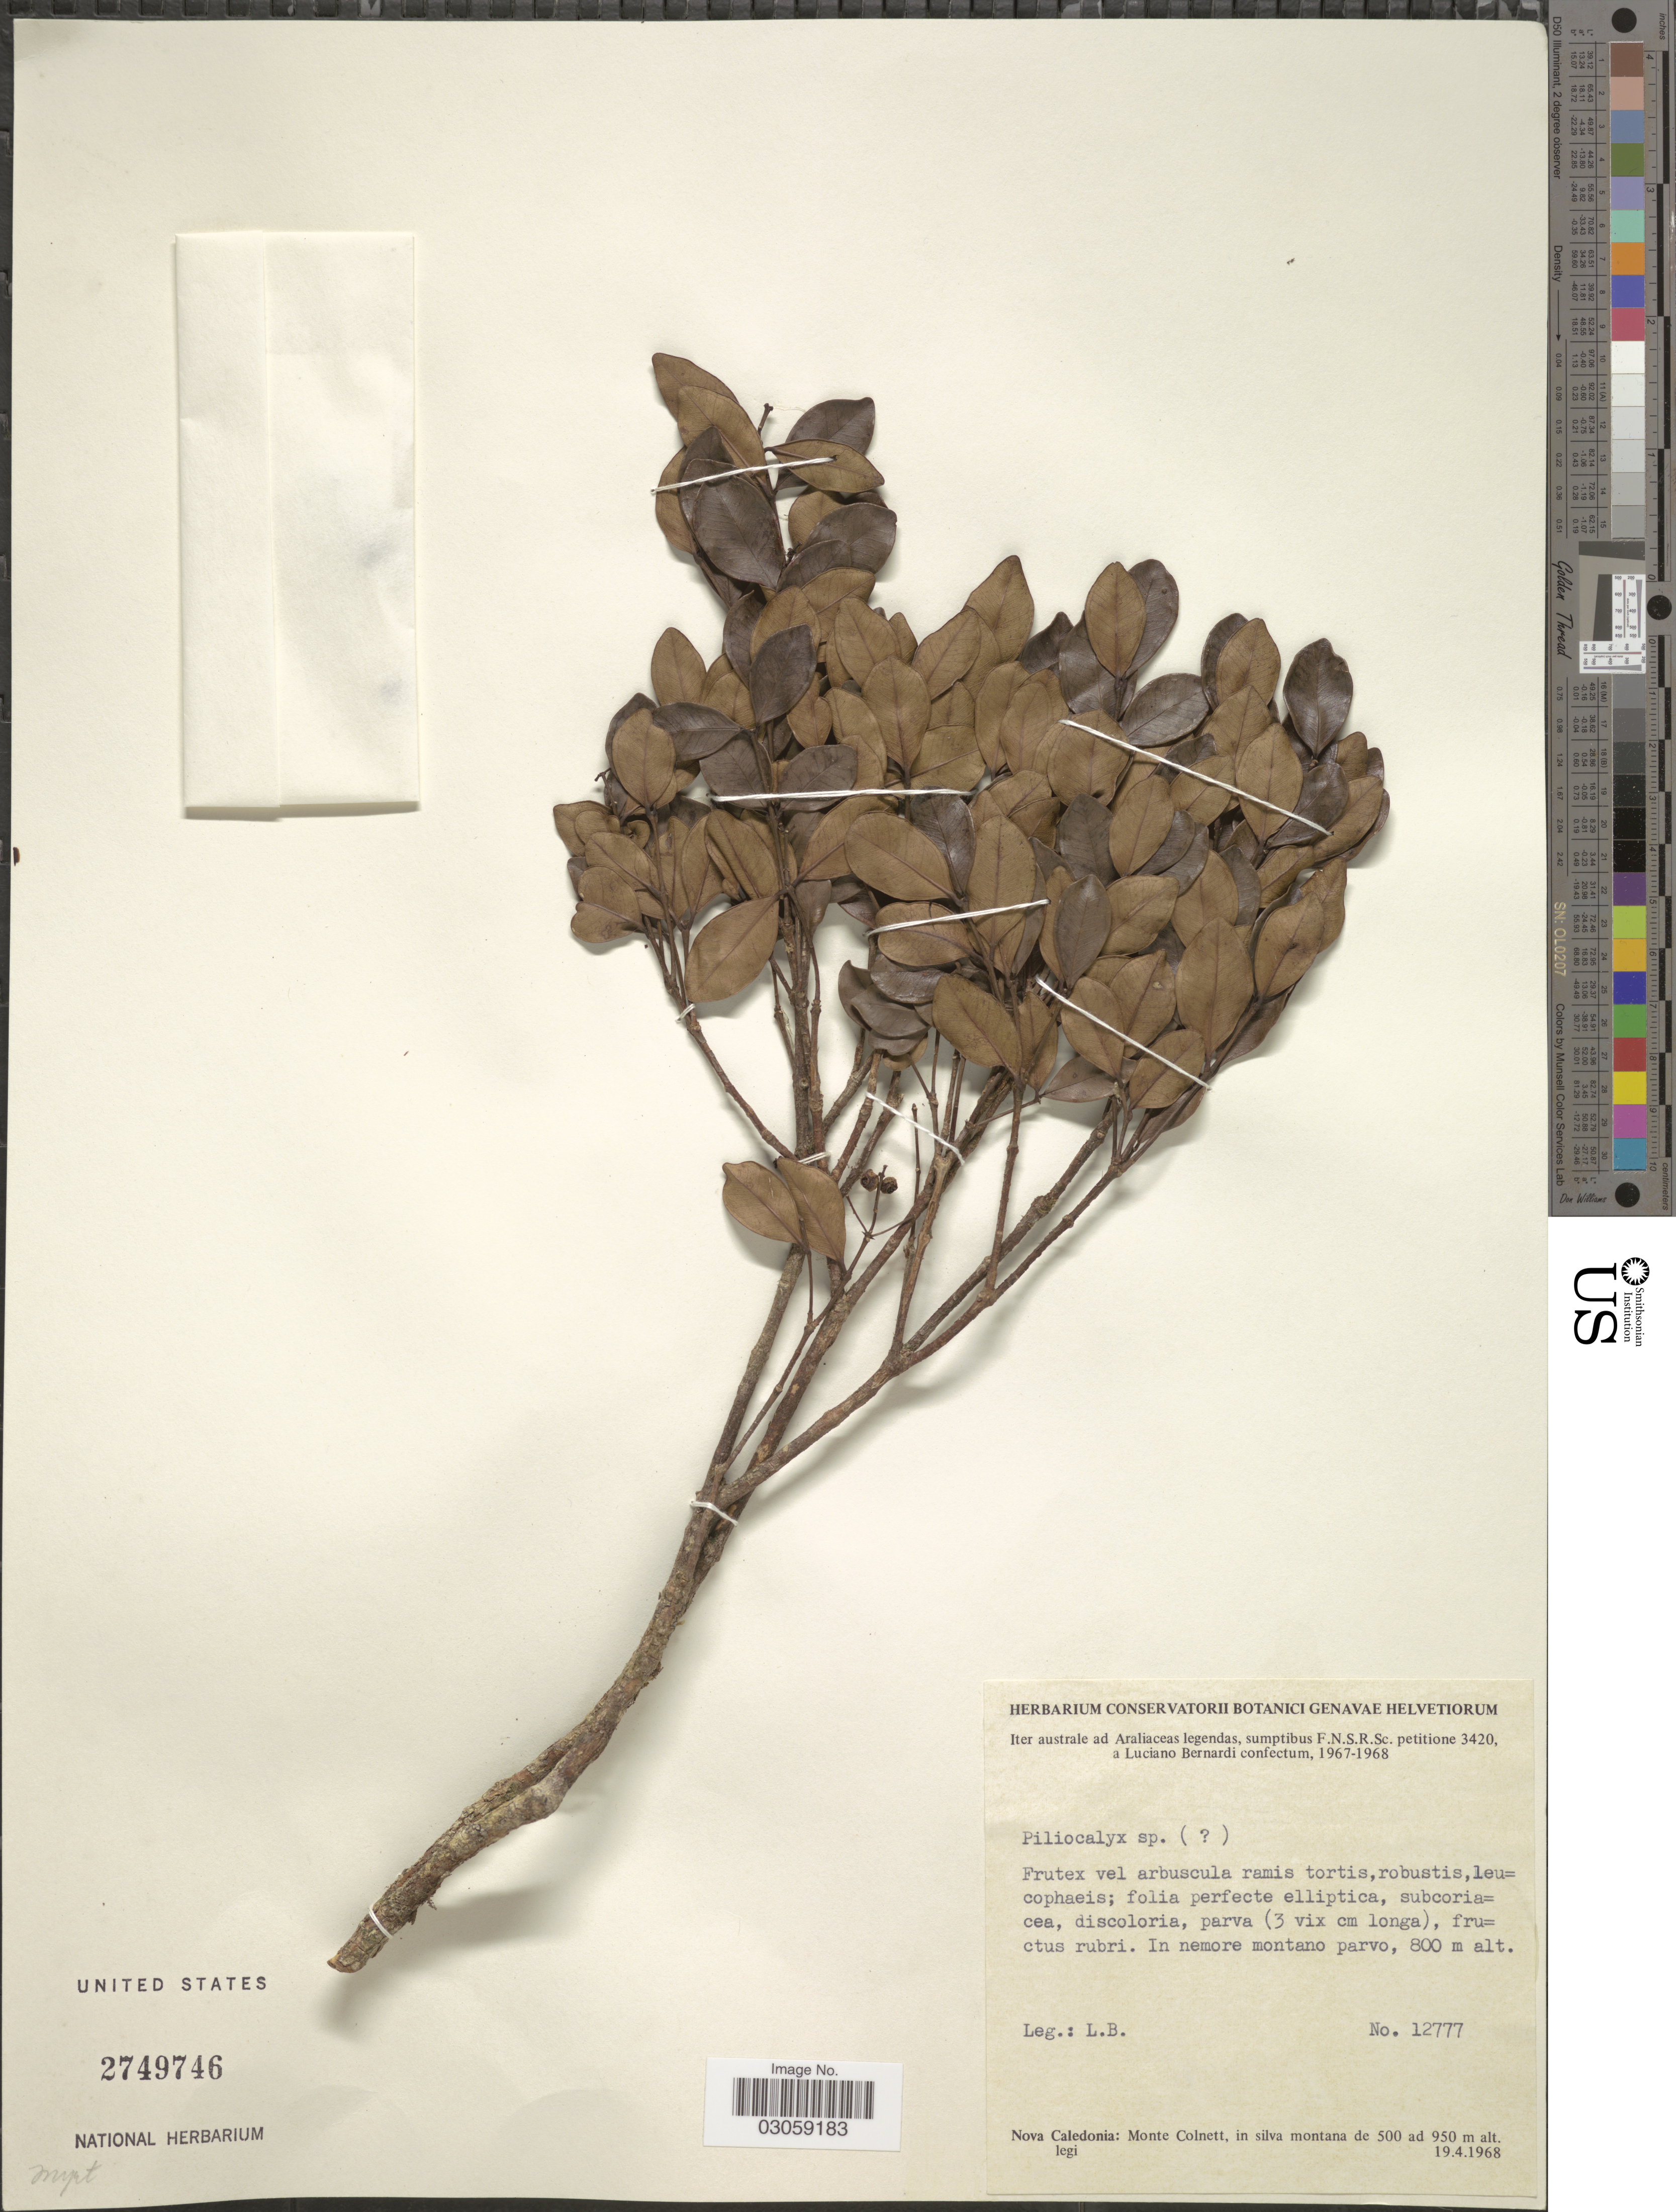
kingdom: Plantae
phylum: Tracheophyta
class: Magnoliopsida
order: Myrtales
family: Myrtaceae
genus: Syzygium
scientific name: Syzygium sp.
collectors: L. Bernardi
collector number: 12777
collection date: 1968-04-19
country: New Caledonia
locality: Nova Caledonia: Monte Colnett, in silva montana.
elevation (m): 800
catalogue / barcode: US 2749476